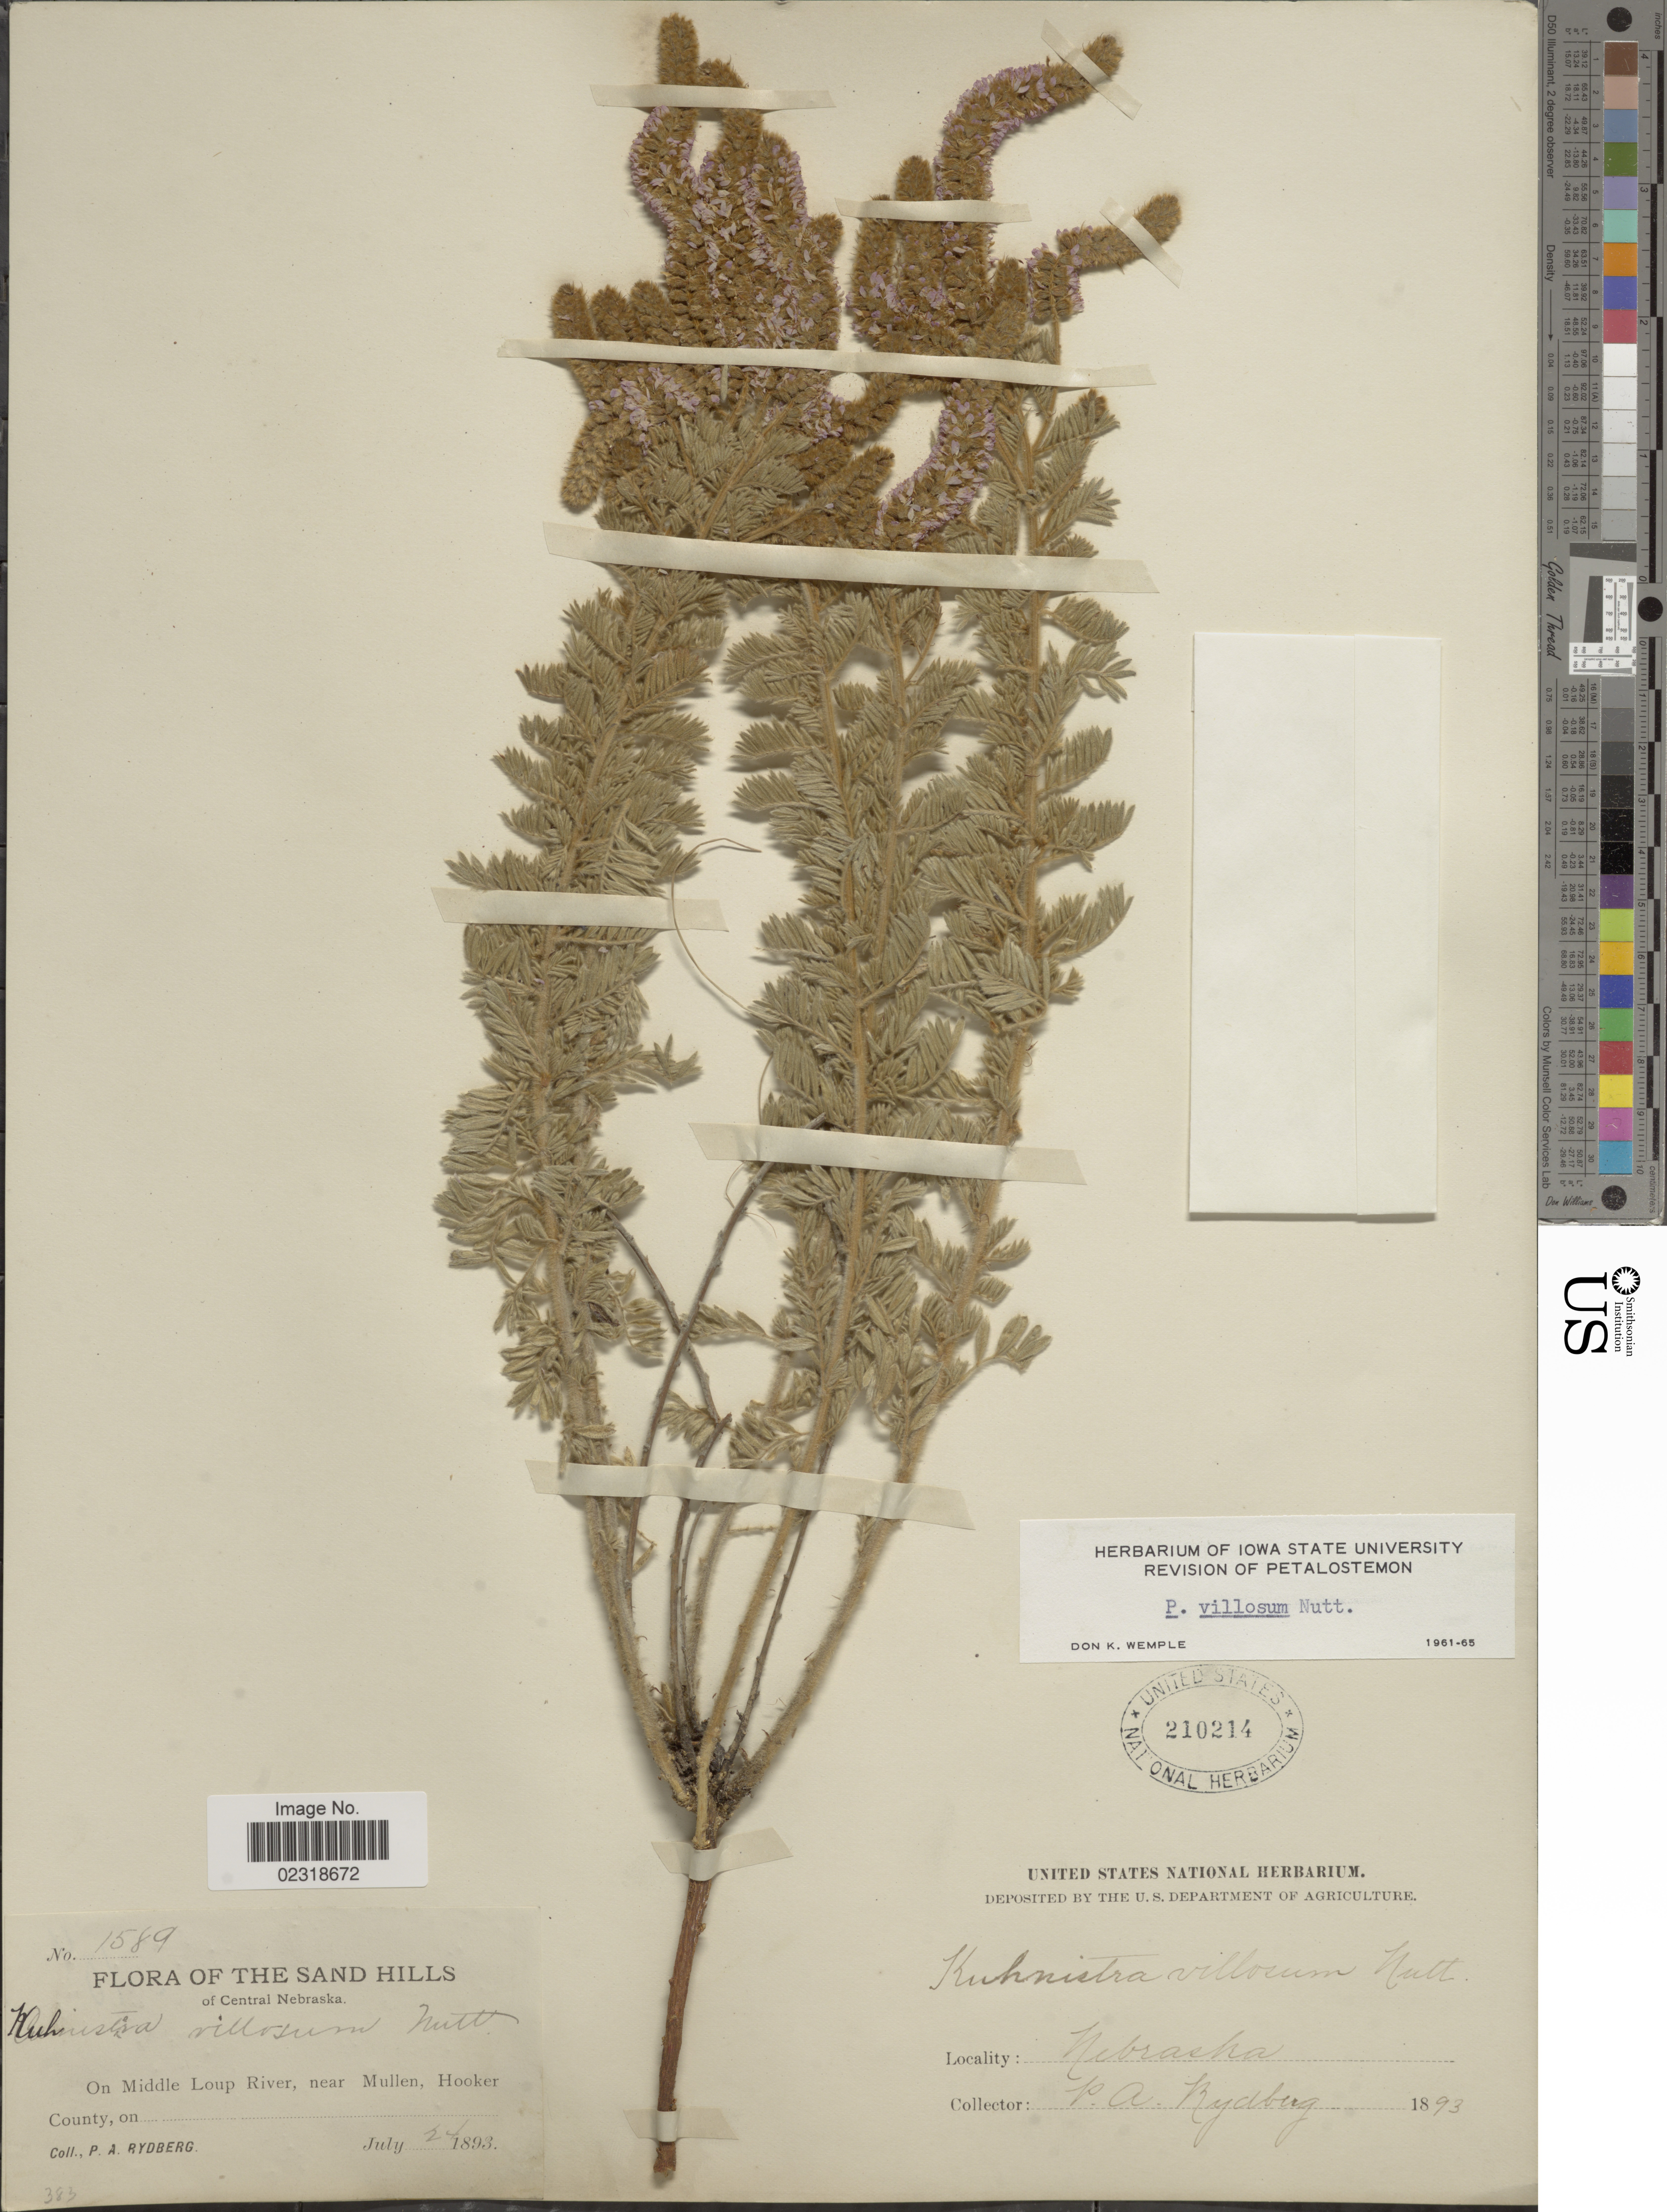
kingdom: Plantae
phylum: Tracheophyta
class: Magnoliopsida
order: Fabales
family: Fabaceae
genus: Dalea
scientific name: Dalea villosa var. villosa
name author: (Nutt.) Spreng.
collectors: P. A. Rydberg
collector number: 1589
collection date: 1893-07-24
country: United States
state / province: Nebraska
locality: The Sand Hills of Central Nebraska, on Middle Loup River, near Mullen , Hooker County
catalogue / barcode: US 210214